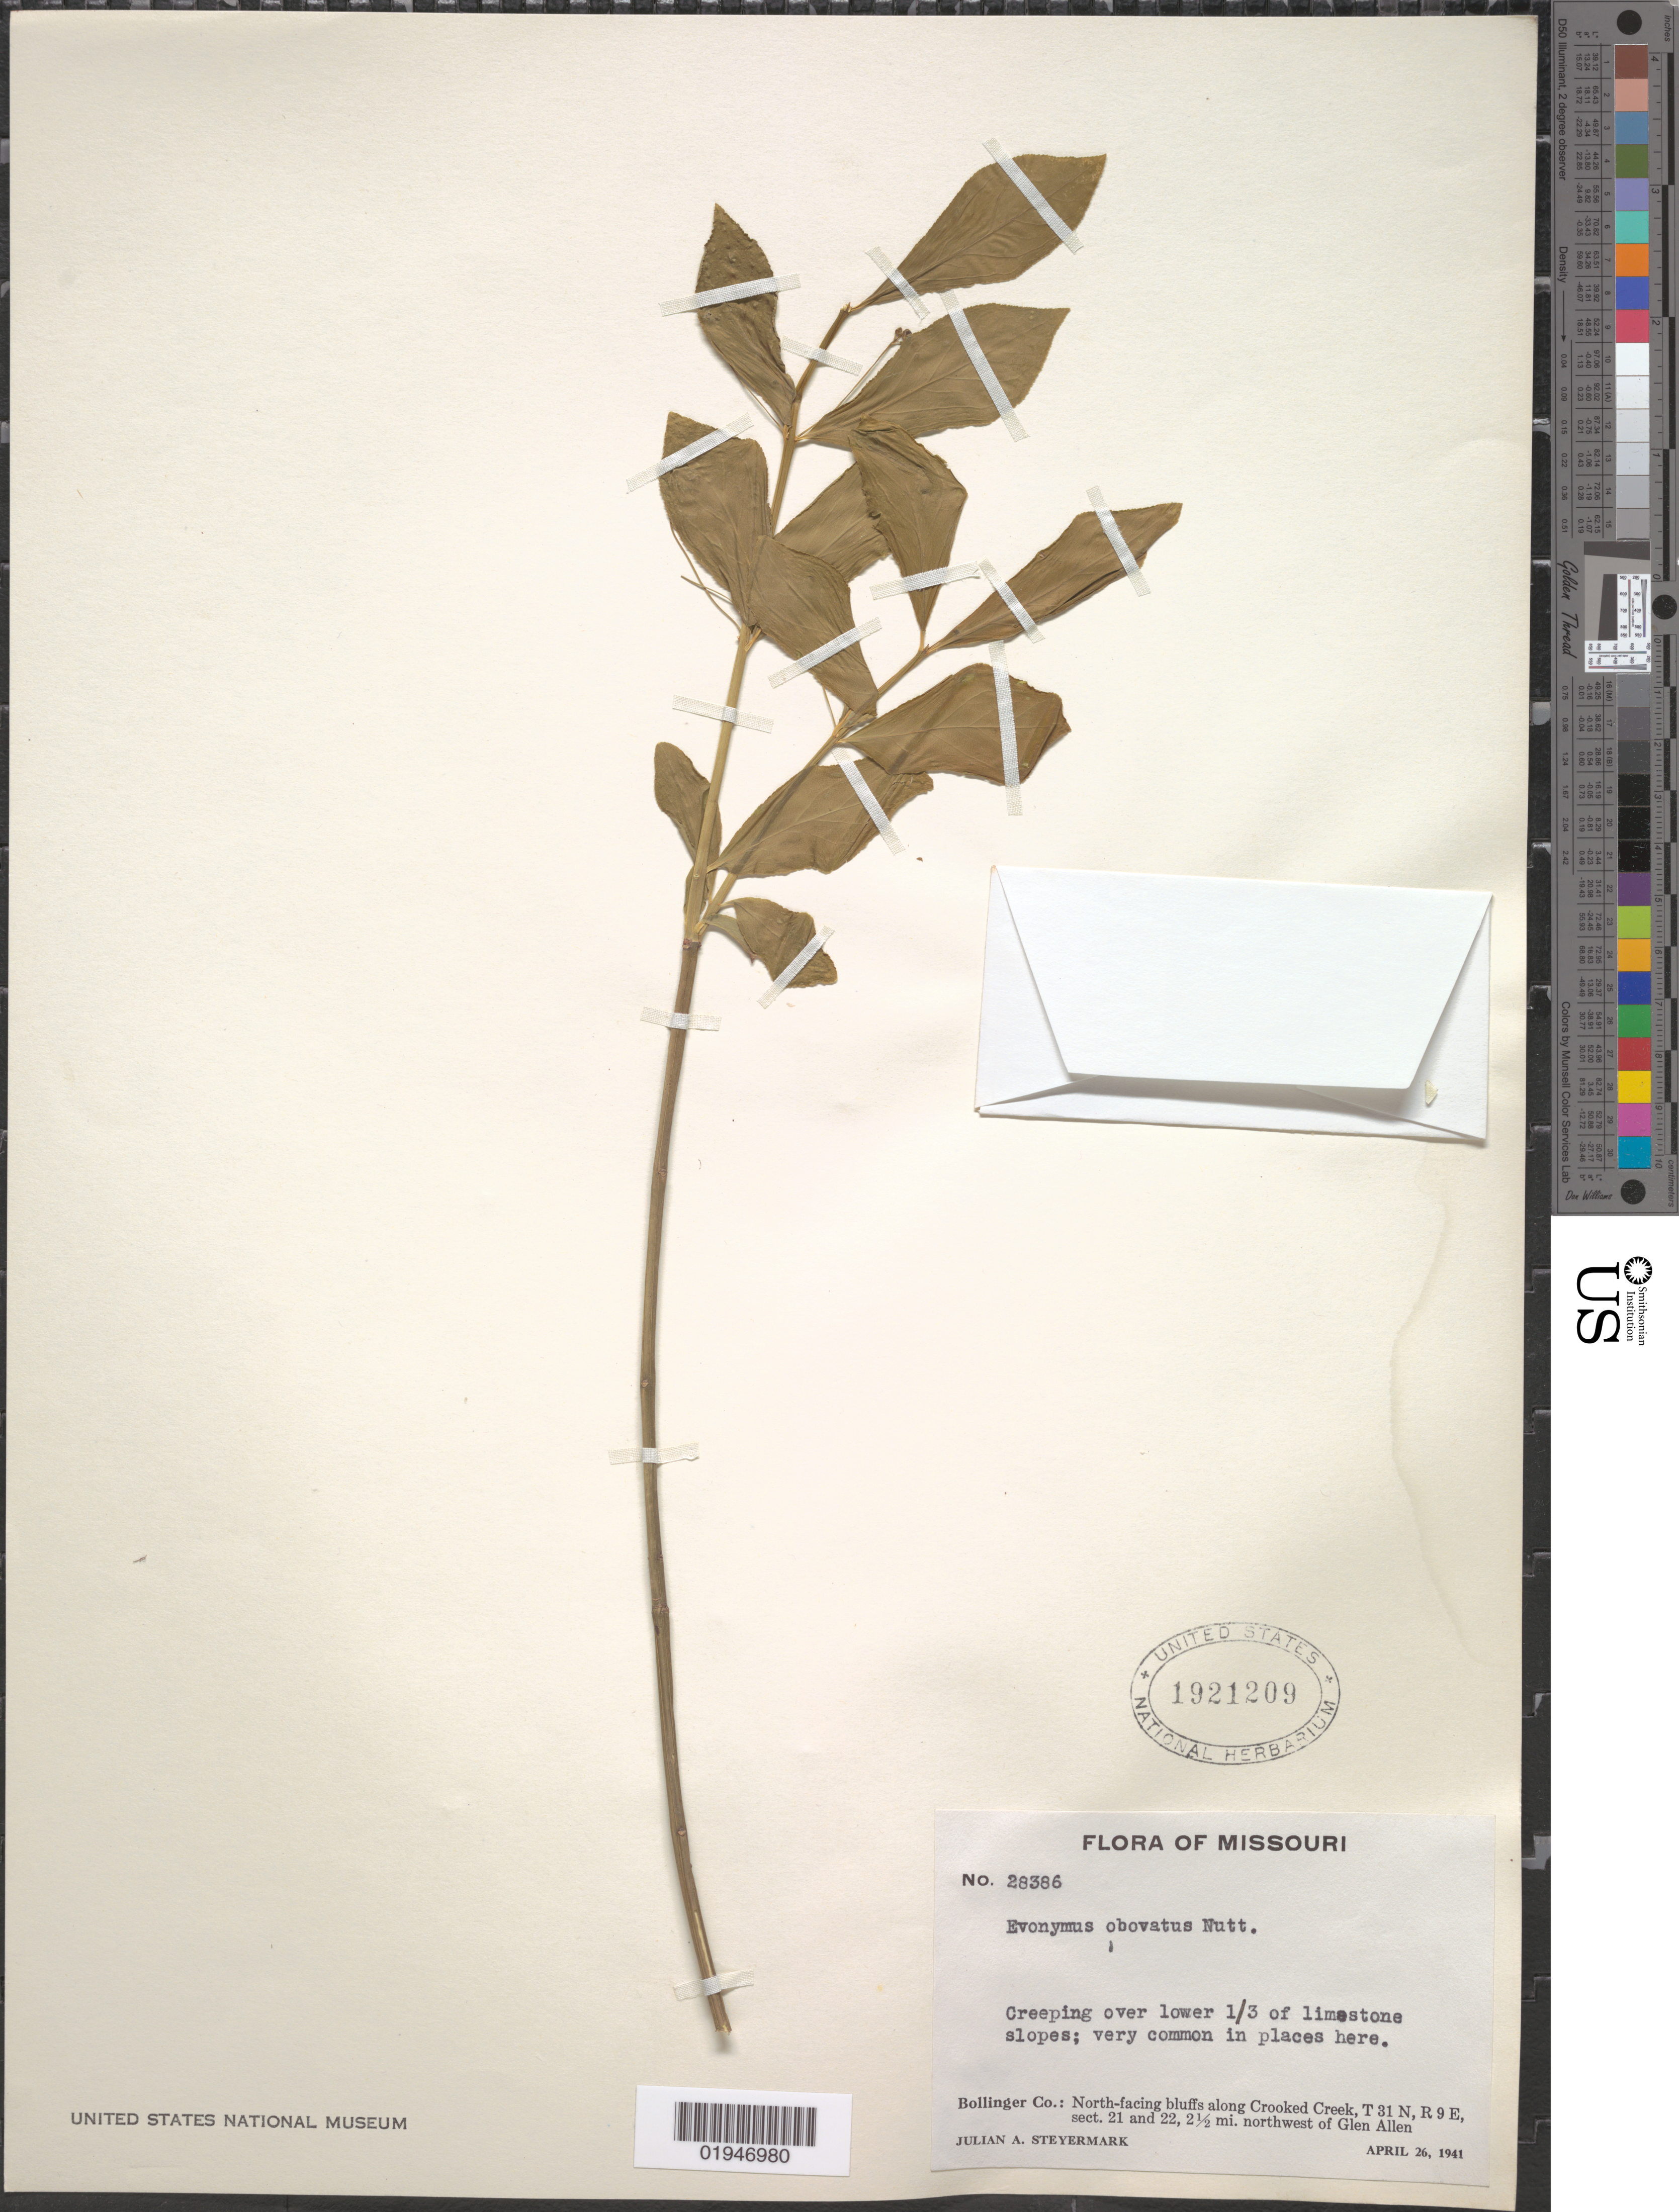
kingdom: Plantae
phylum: Tracheophyta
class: Magnoliopsida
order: Celastrales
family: Celastraceae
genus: Euonymus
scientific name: Euonymus obovatus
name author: Nutt.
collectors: J. Steyermark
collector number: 28386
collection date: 1941-04-26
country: United States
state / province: Missouri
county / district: Bollinger County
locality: Glen Allen. Crooked Creek, T31 N, R 9 E, sect. 21 and 22; 2.5 miles NW of Glen Allen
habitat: Creeping over lower 1/3 of limestone slopes; very common in places here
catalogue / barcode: US 1921209